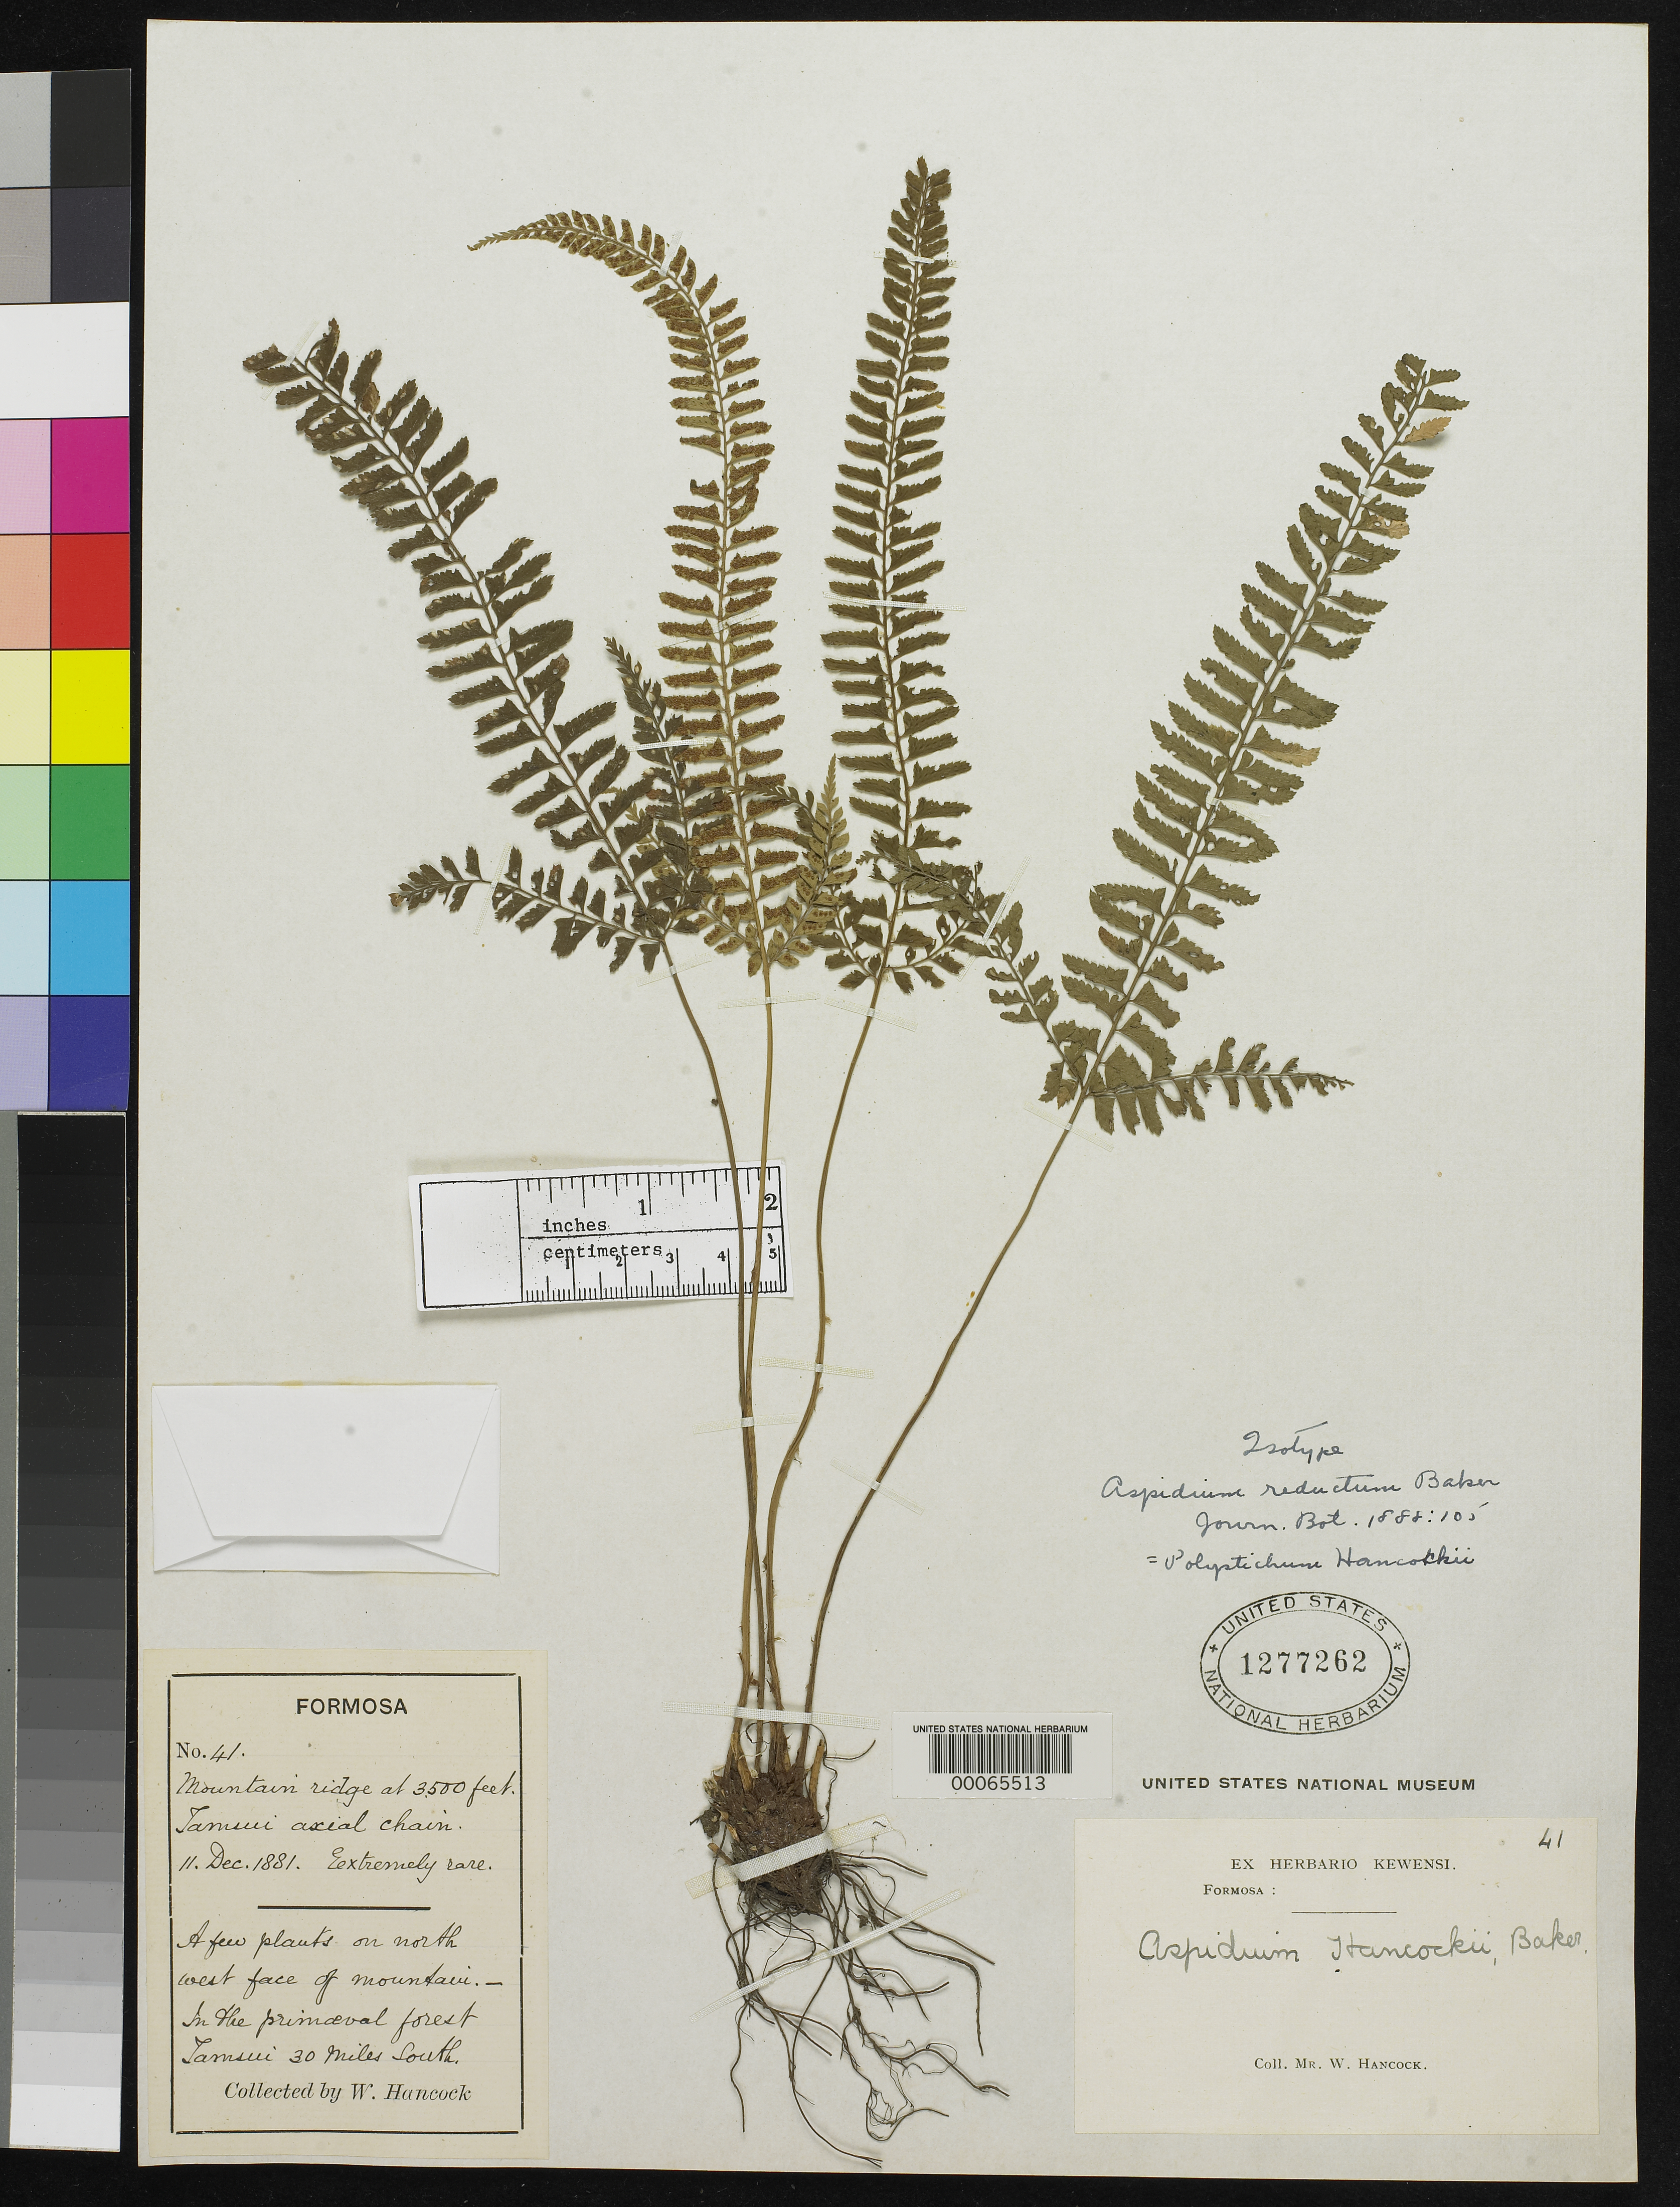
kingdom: Plantae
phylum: Tracheophyta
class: Polypodiopsida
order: Polypodiales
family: Tectariaceae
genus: Aspidium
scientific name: Aspidium reductum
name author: Baker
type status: Type Collection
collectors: W. Hancock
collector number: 41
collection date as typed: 11 Dec 1881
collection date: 1881-12-11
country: Taiwan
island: Taiwan [Formosa]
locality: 30 mi S of Tamsui, mountain ridge.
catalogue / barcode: US 1277262